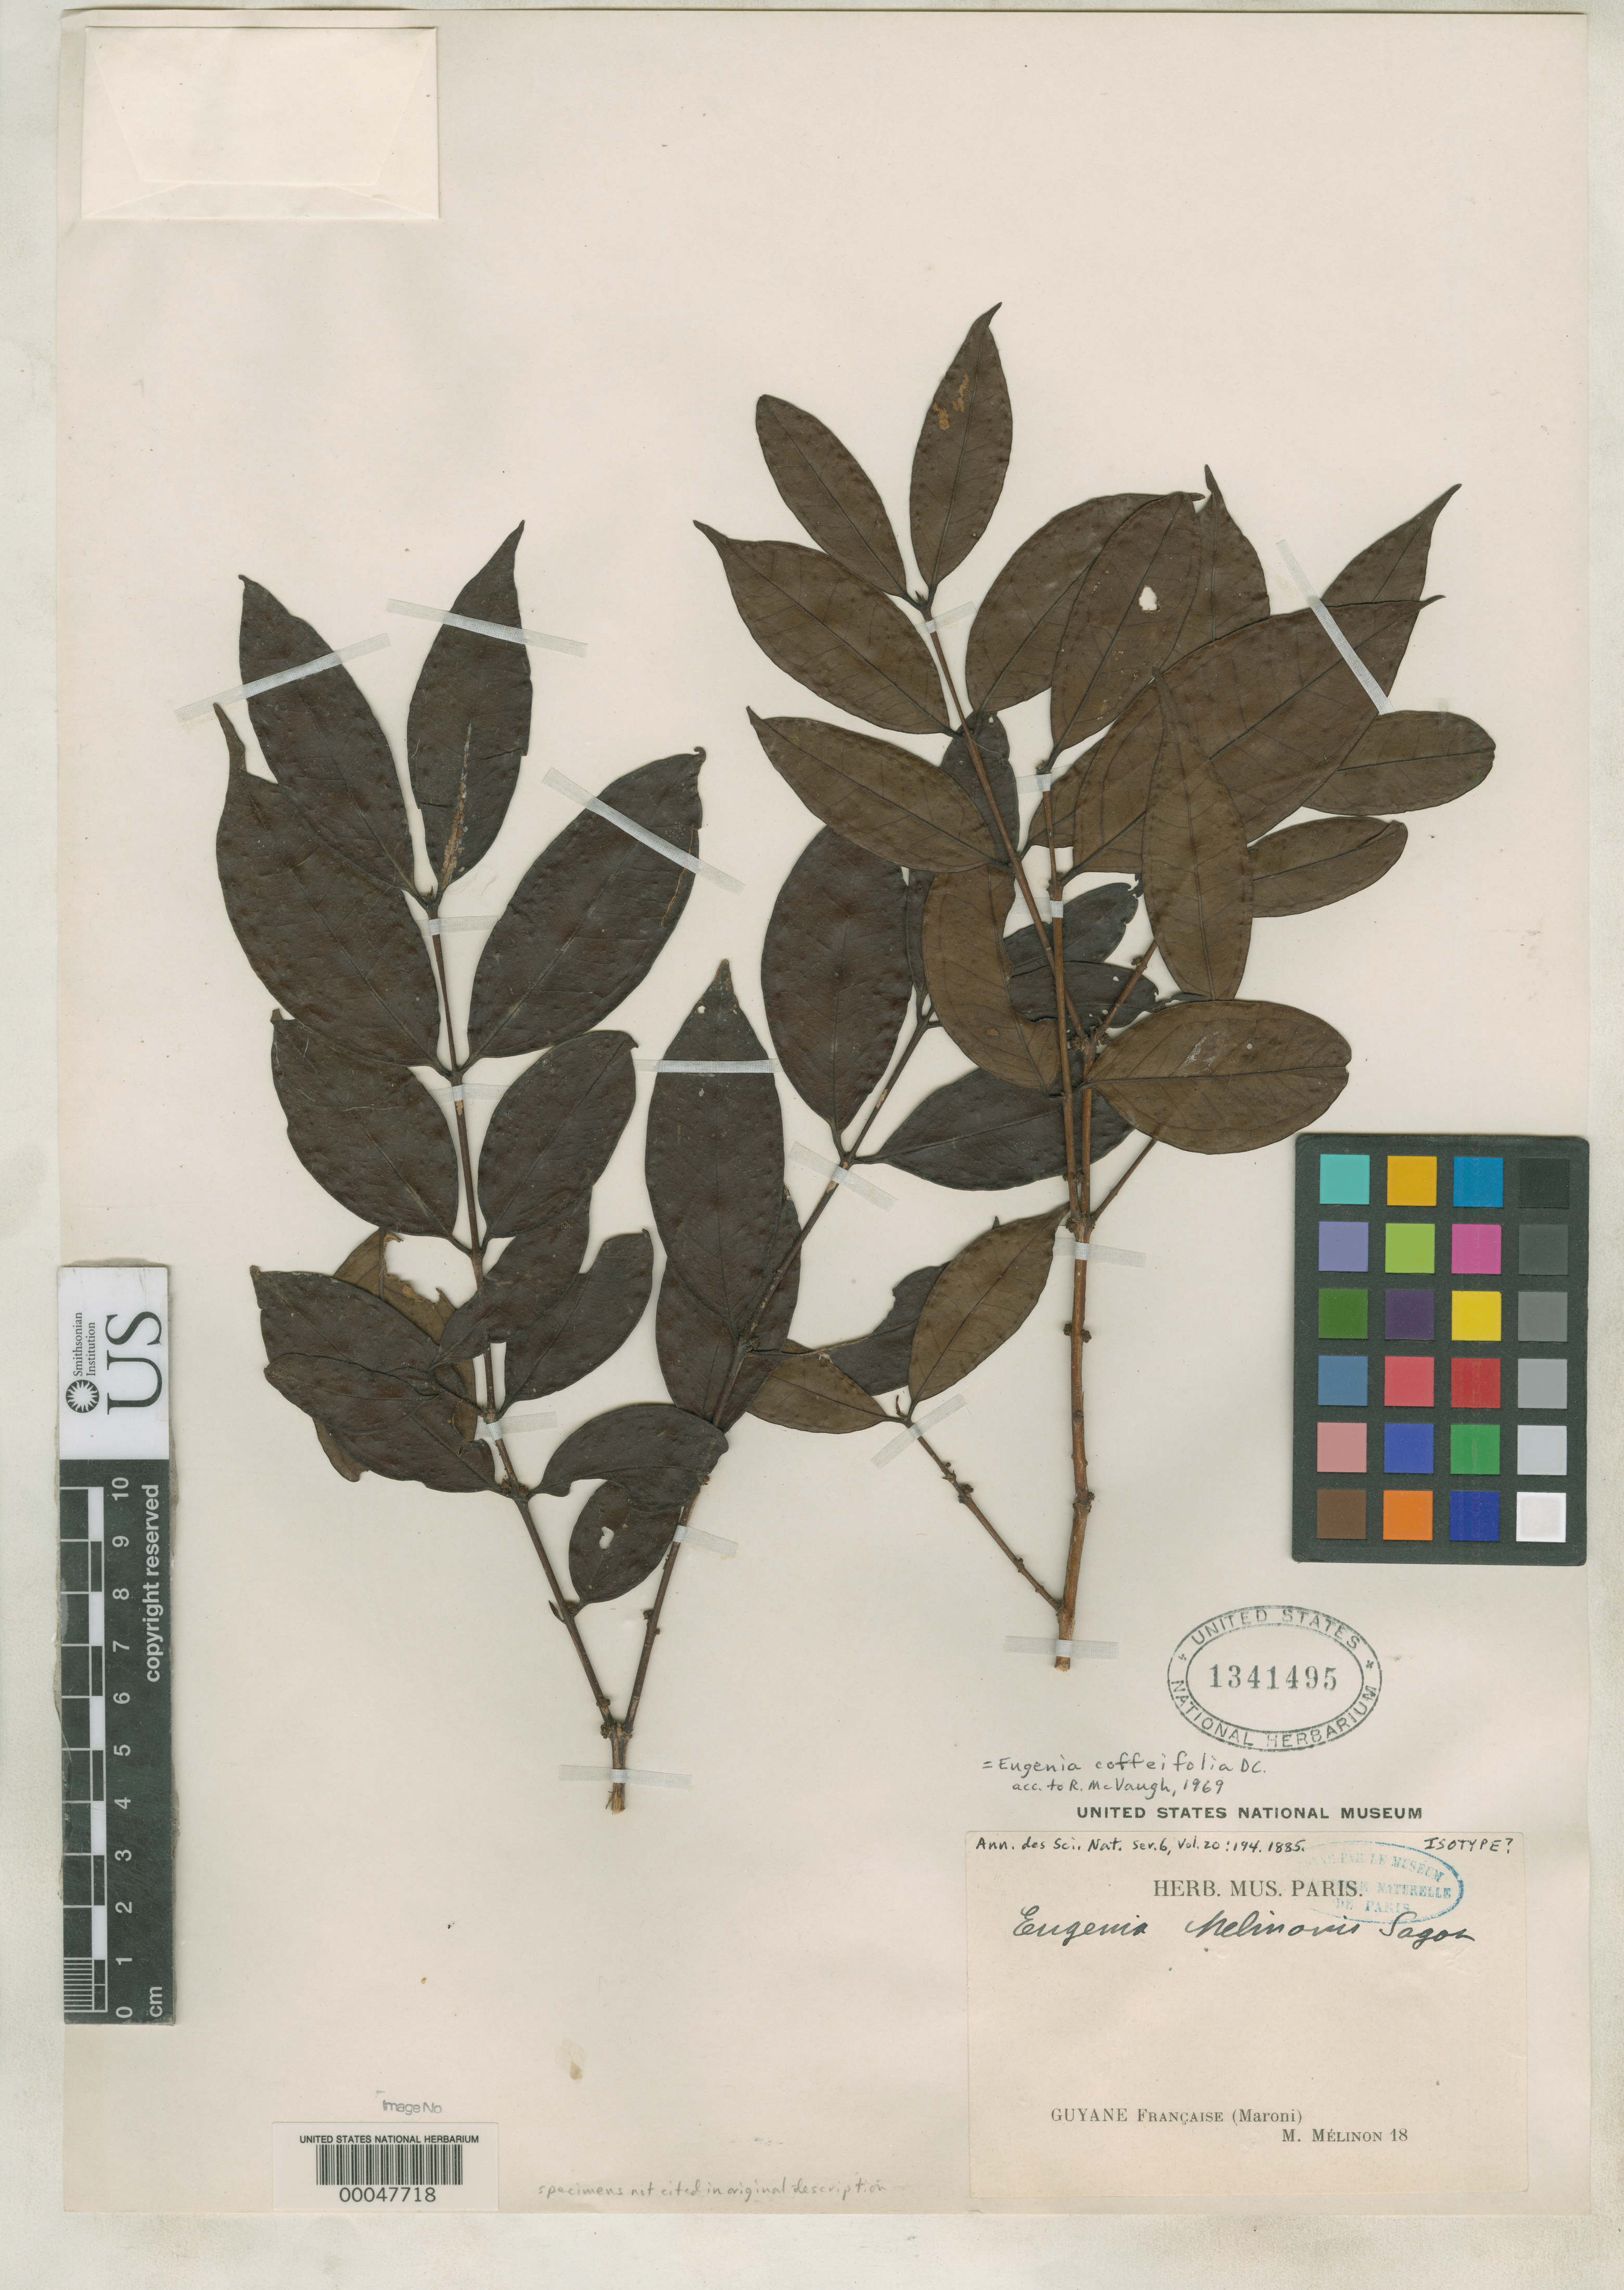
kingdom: Plantae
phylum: Tracheophyta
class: Magnoliopsida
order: Myrtales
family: Myrtaceae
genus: Eugenia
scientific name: Eugenia melinonis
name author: Sagot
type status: Possible Type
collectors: M. Melinon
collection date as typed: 18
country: French Guiana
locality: Guyane Francaise (Maroni)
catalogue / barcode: US 1341495